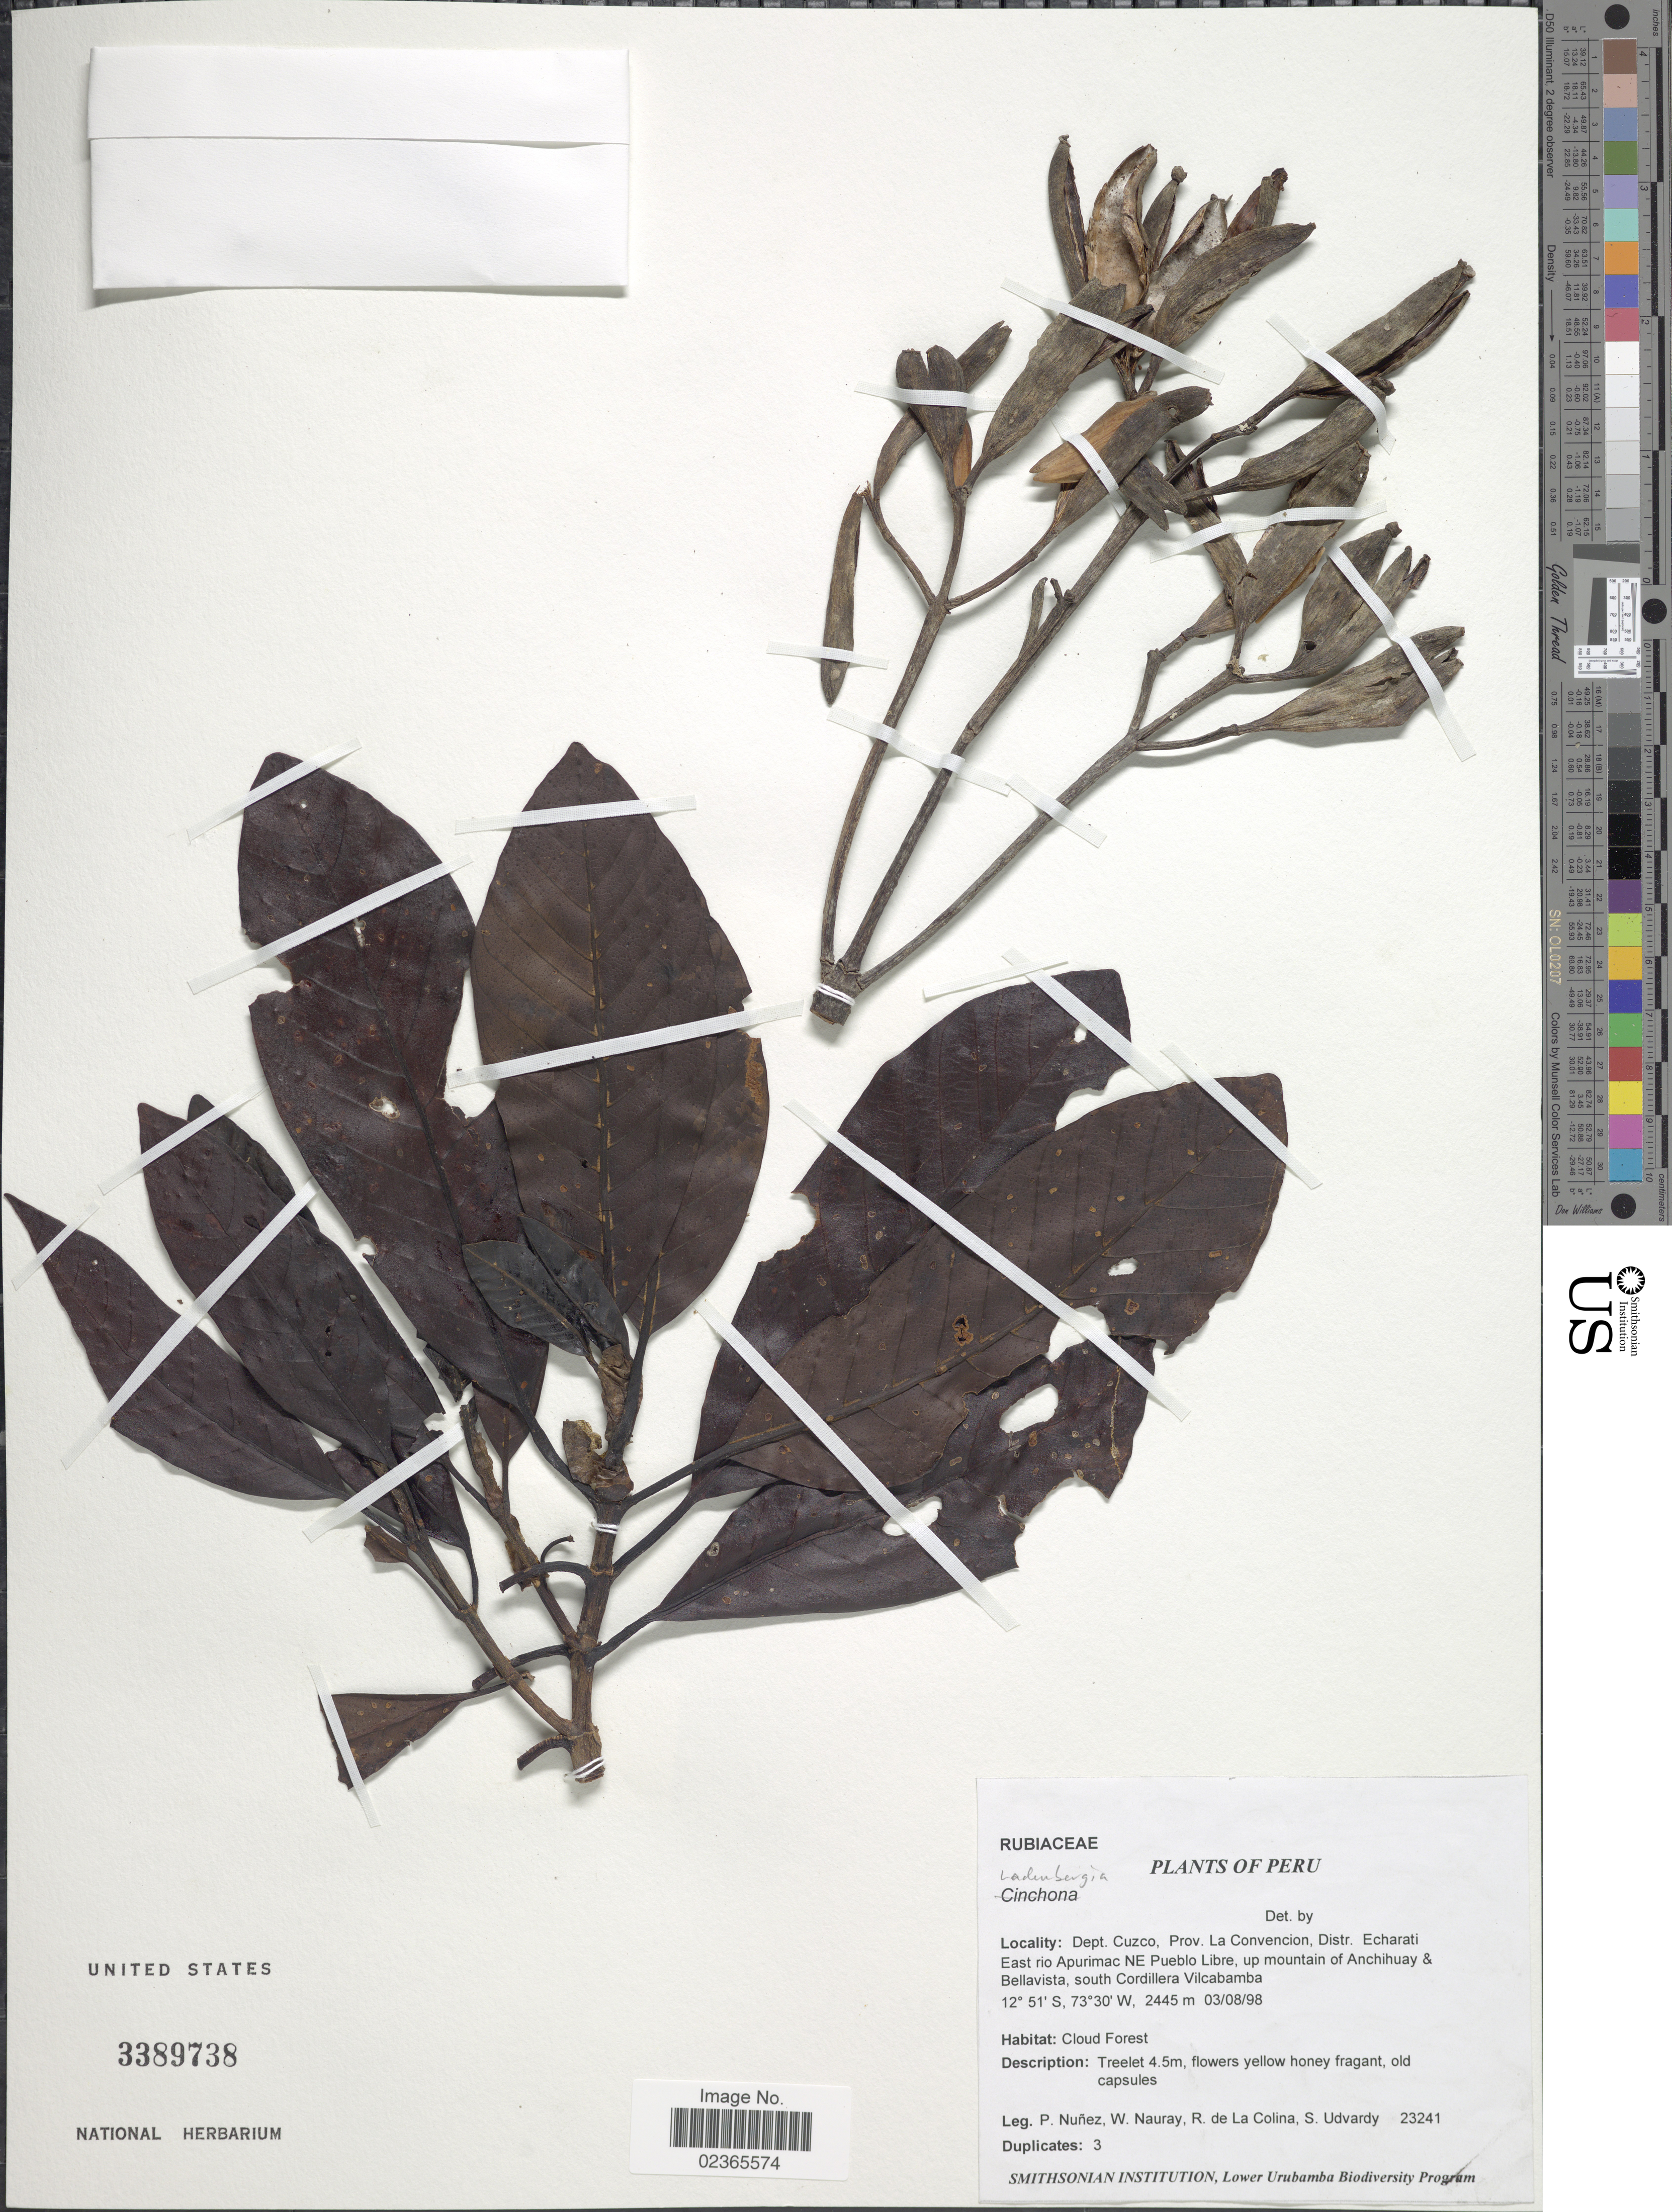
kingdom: Plantae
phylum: Tracheophyta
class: Magnoliopsida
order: Gentianales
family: Rubiaceae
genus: Ladenbergia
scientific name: Ladenbergia sp.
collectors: P. Nuñez V., W. Nauray, R. de La Colina & S. Udvardy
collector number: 23241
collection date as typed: Transcribed d/m/y: 3/8/98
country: Peru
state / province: Cusco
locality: Prov. La Convencion, Distr. Echarati East of rio Apurimac NE Pueblo Libre, up mountain of Anchihuay & Bellavista, south Cordillera Vilcabamba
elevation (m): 2445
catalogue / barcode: US 3389738